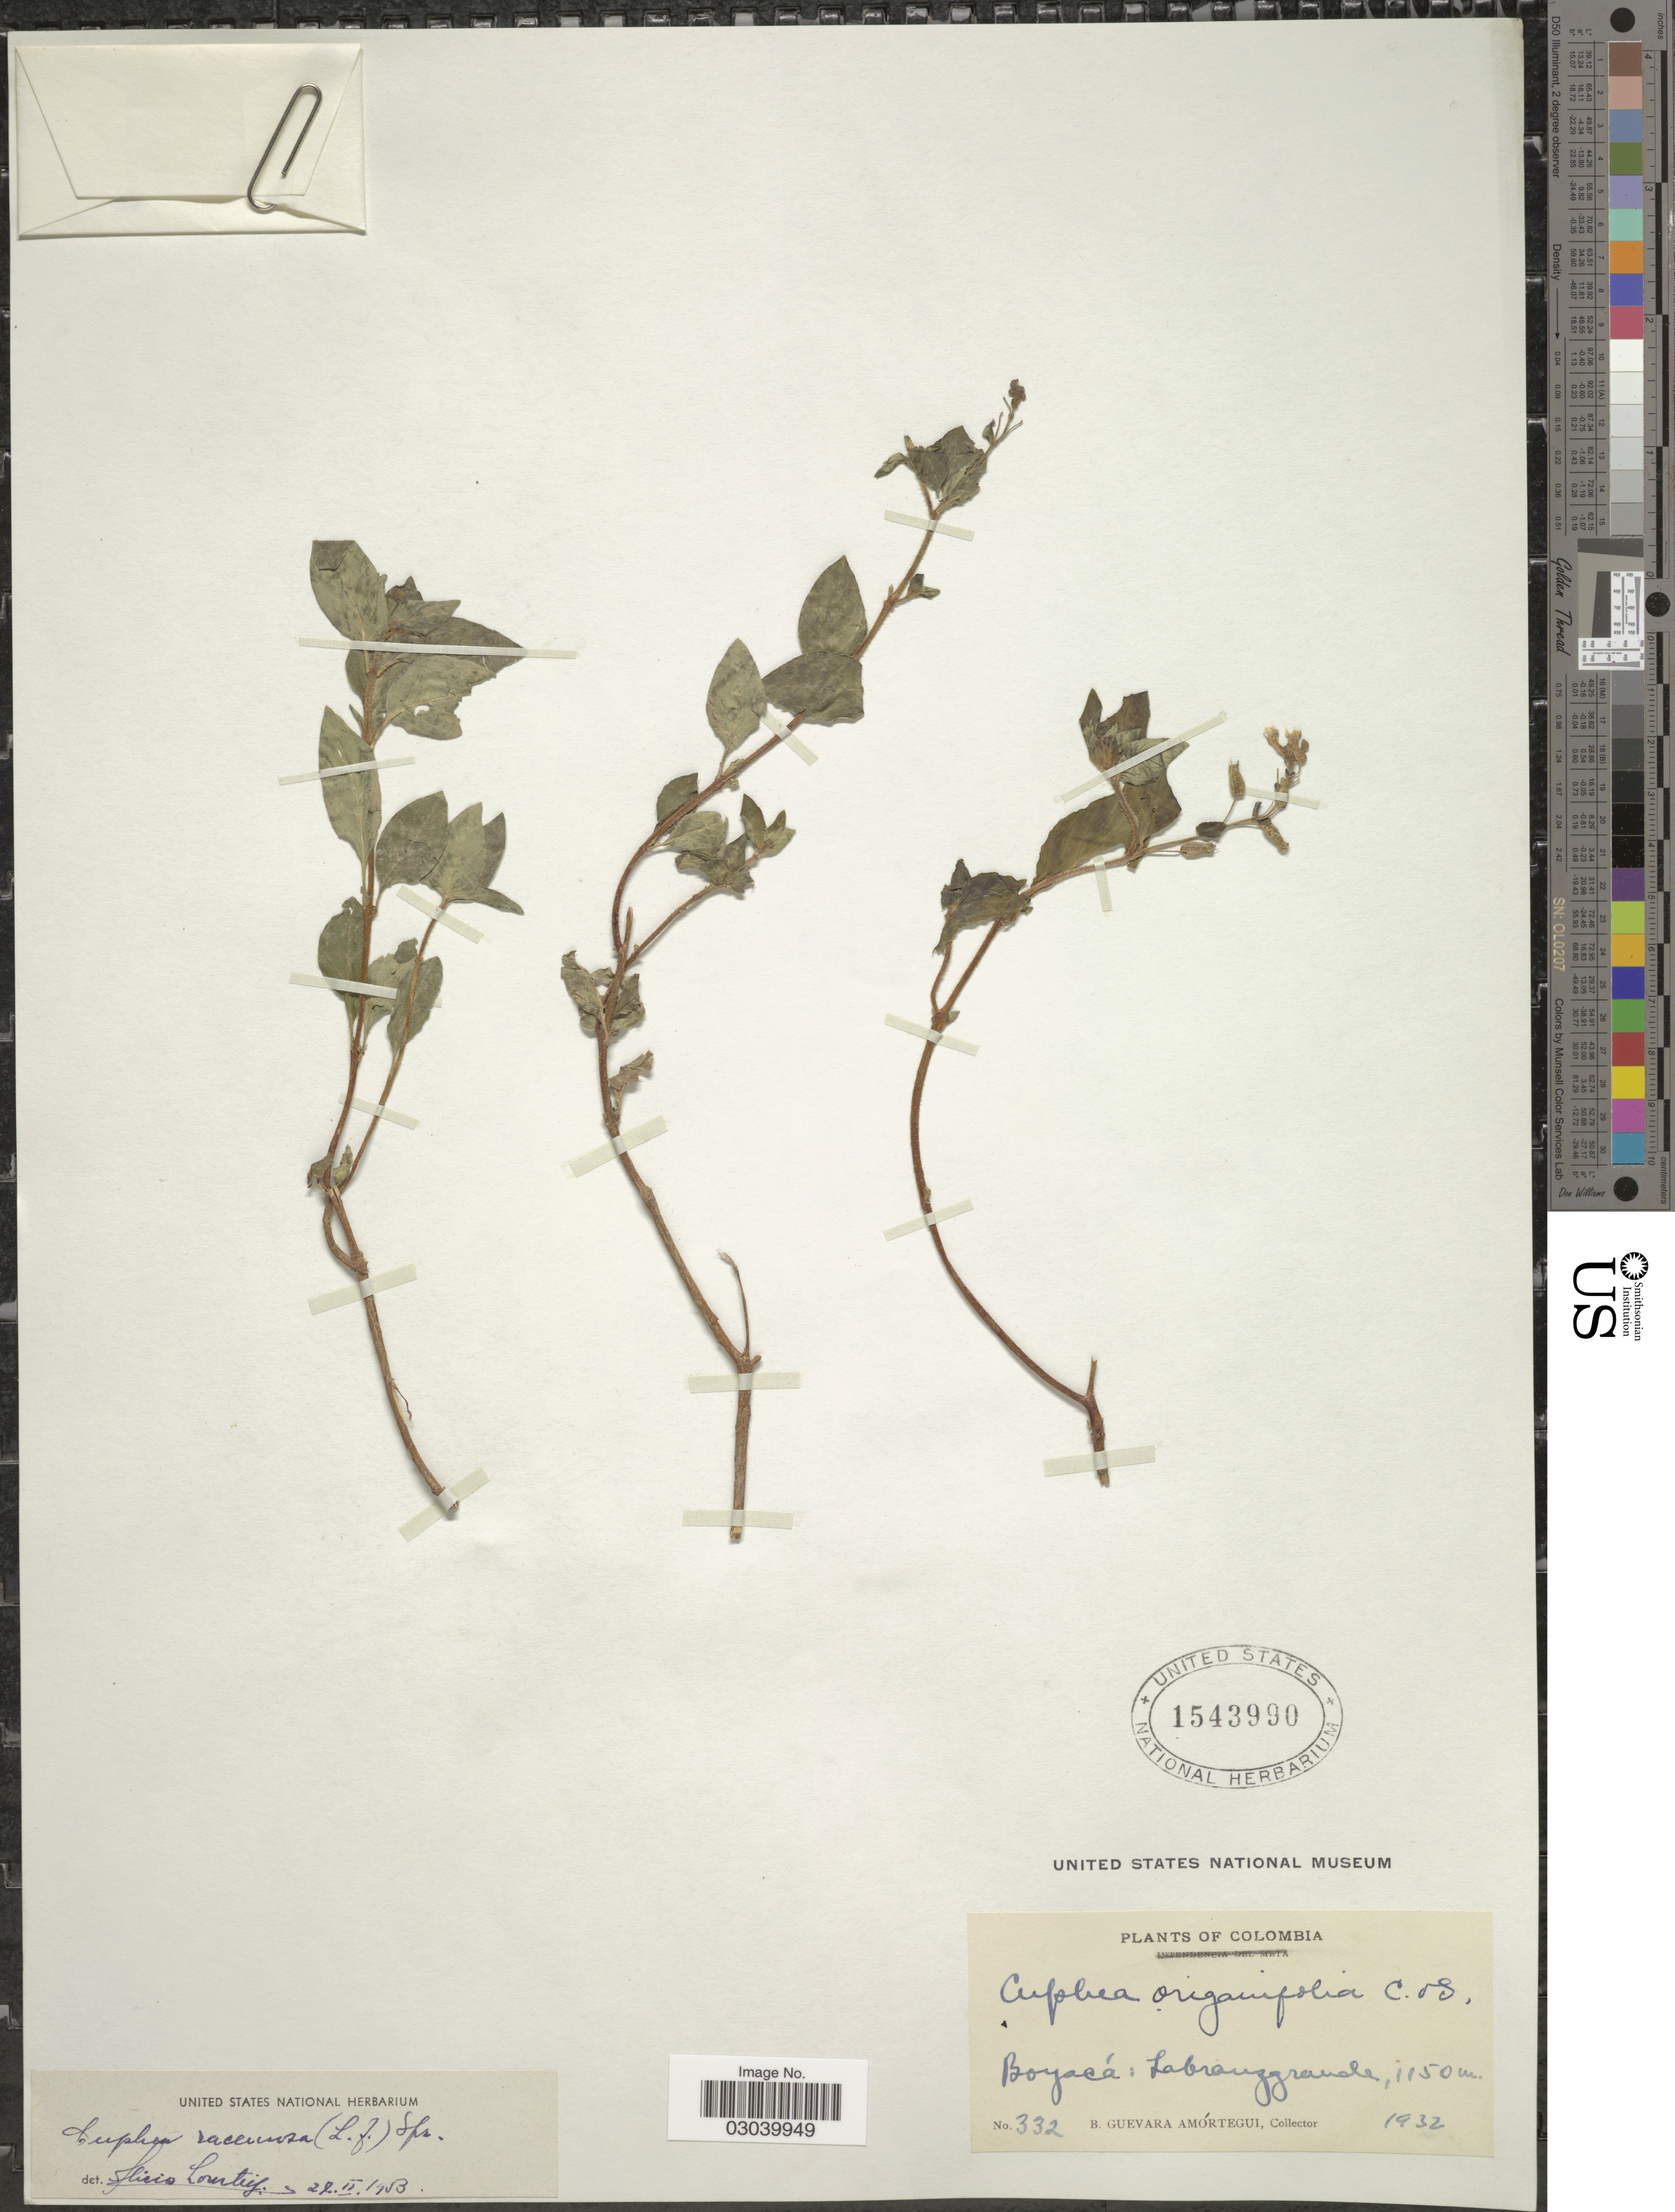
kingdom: Plantae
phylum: Tracheophyta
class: Magnoliopsida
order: Myrtales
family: Lythraceae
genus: Cuphea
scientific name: Cuphea racemosa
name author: (L. f.) Spreng.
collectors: B. Guevara Amortegui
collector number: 332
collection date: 1932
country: Colombia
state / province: Boyacá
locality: Labranzgrande.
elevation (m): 1150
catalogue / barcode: US 1543990